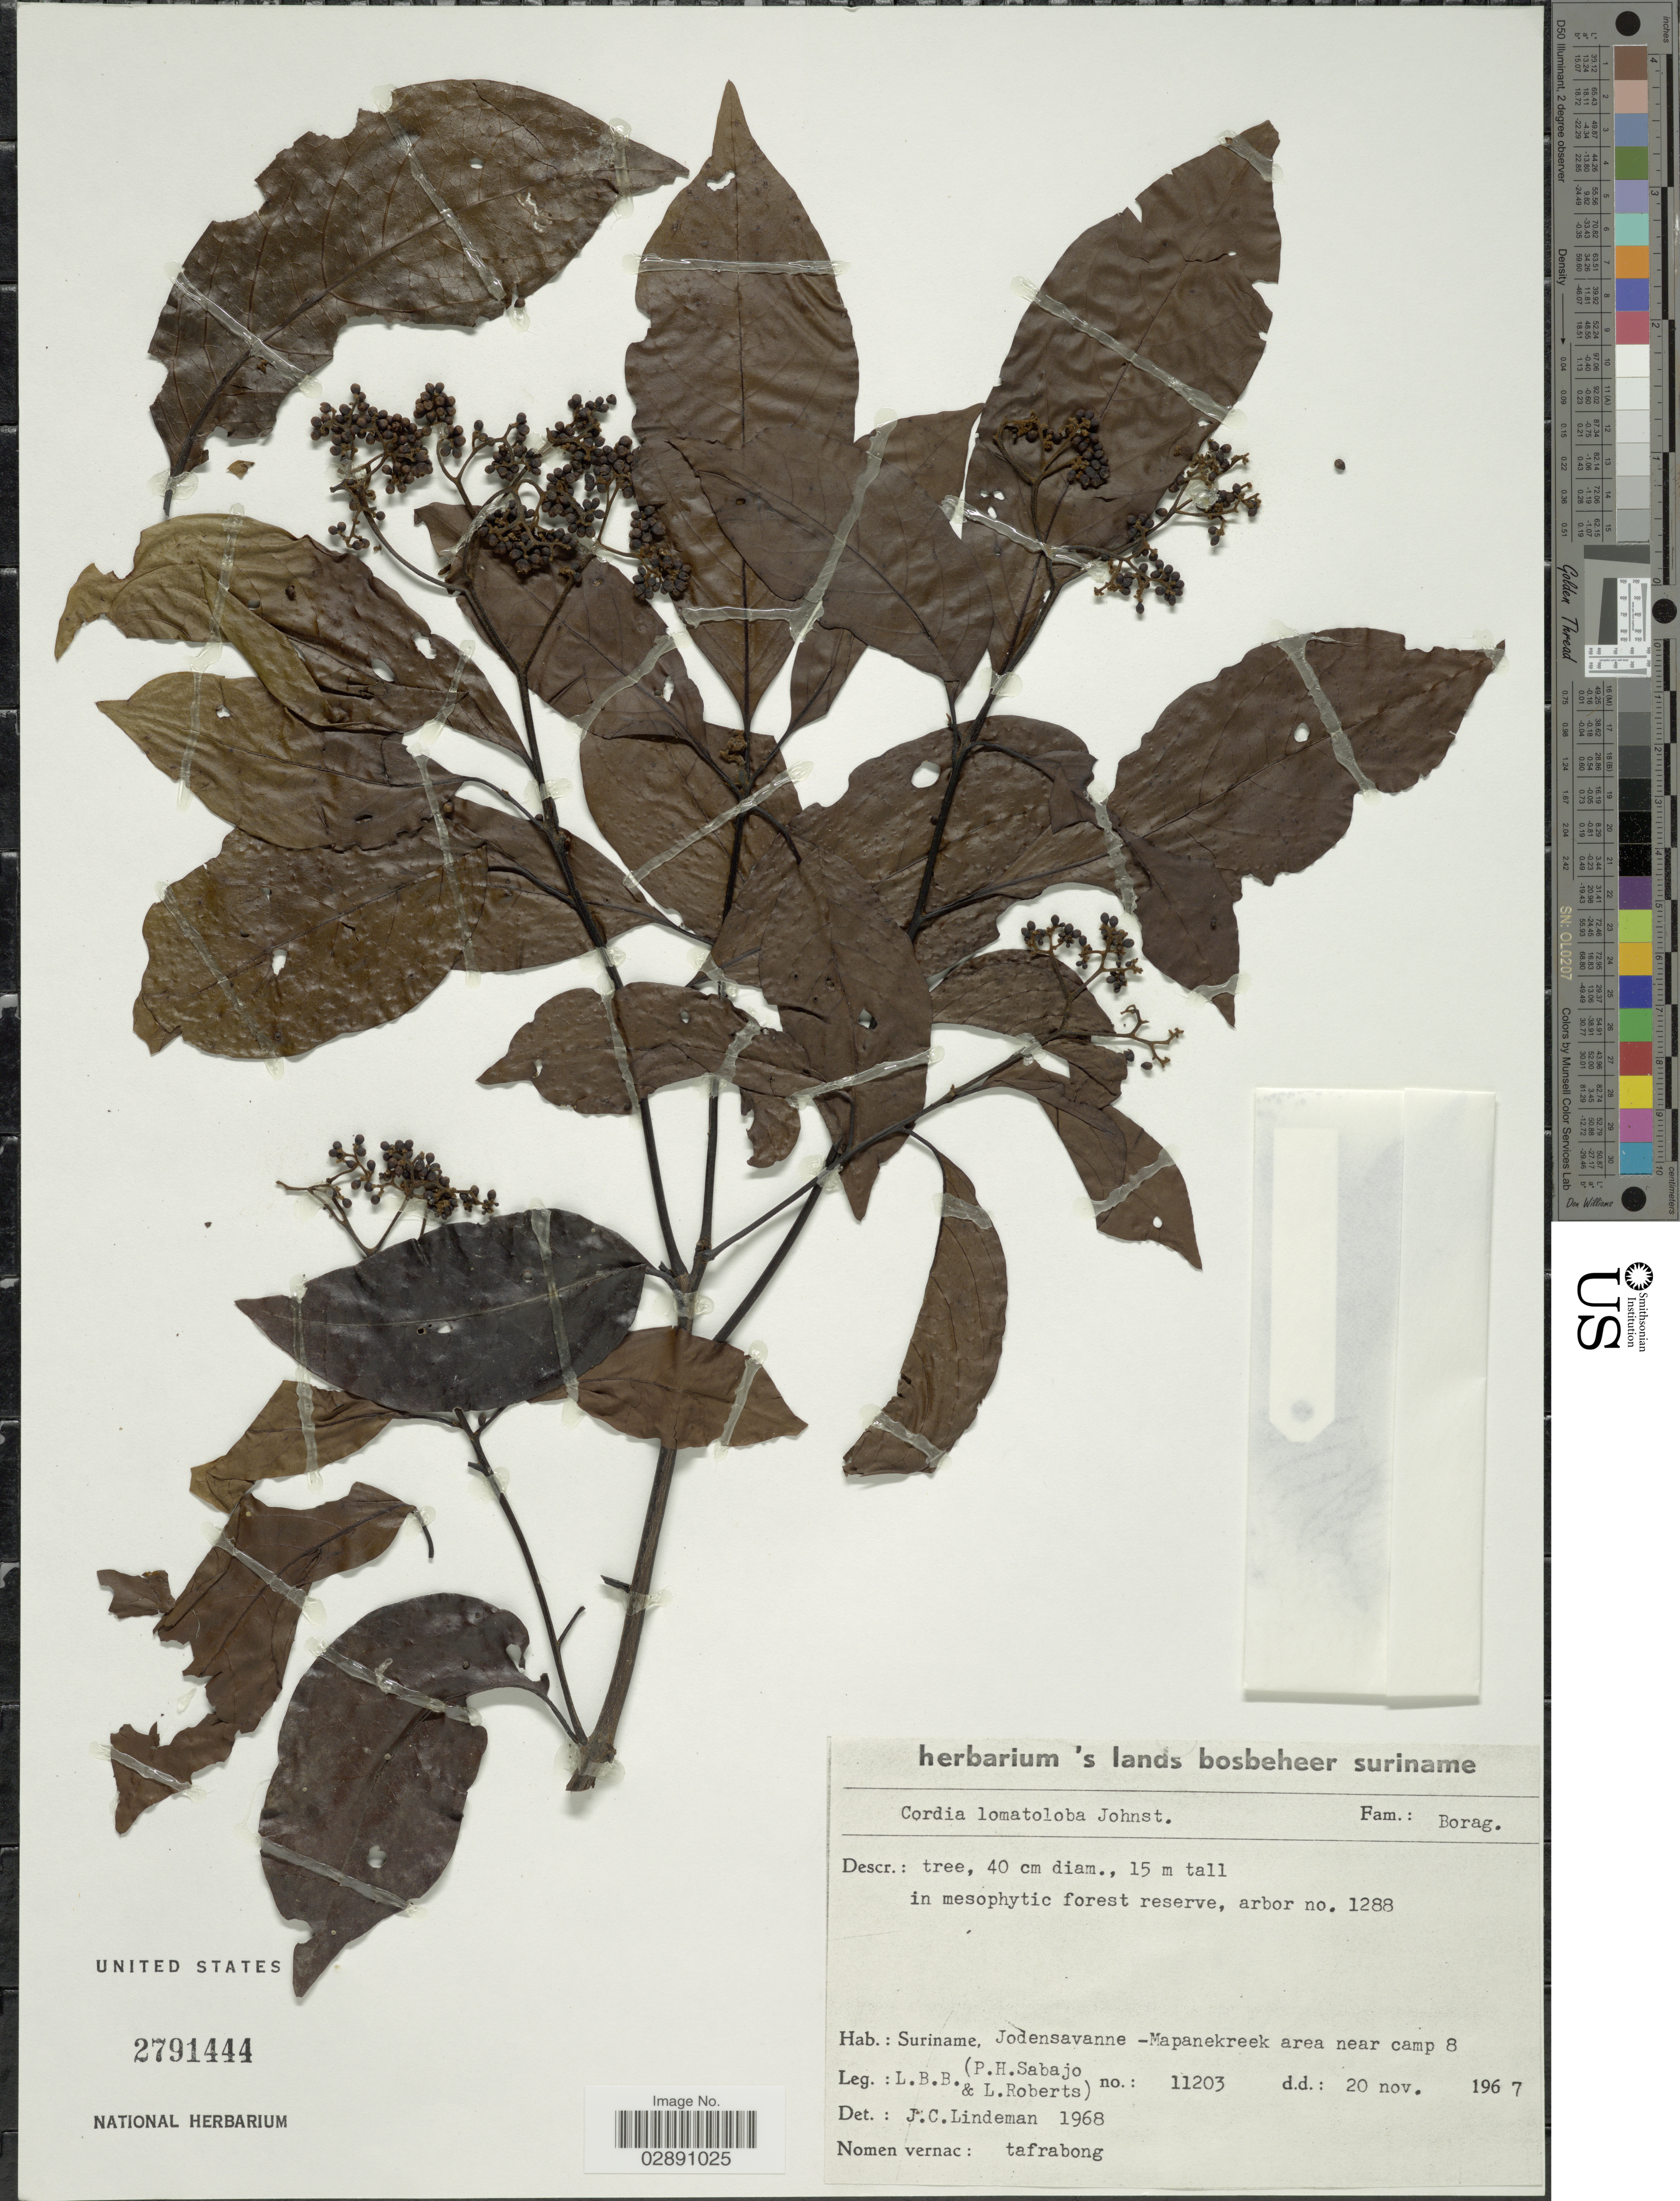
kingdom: Plantae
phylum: Tracheophyta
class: Magnoliopsida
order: Boraginales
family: Cordiaceae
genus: Cordia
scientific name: Cordia lomatoloba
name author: I.M. Johnst.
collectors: L. Bosbeheer, P. Sabajo & L. Roberts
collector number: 11203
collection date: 1967-11-20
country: Suriname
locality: Jodensavanne-Mapanekreek area near camp 8.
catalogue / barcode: US 2791444